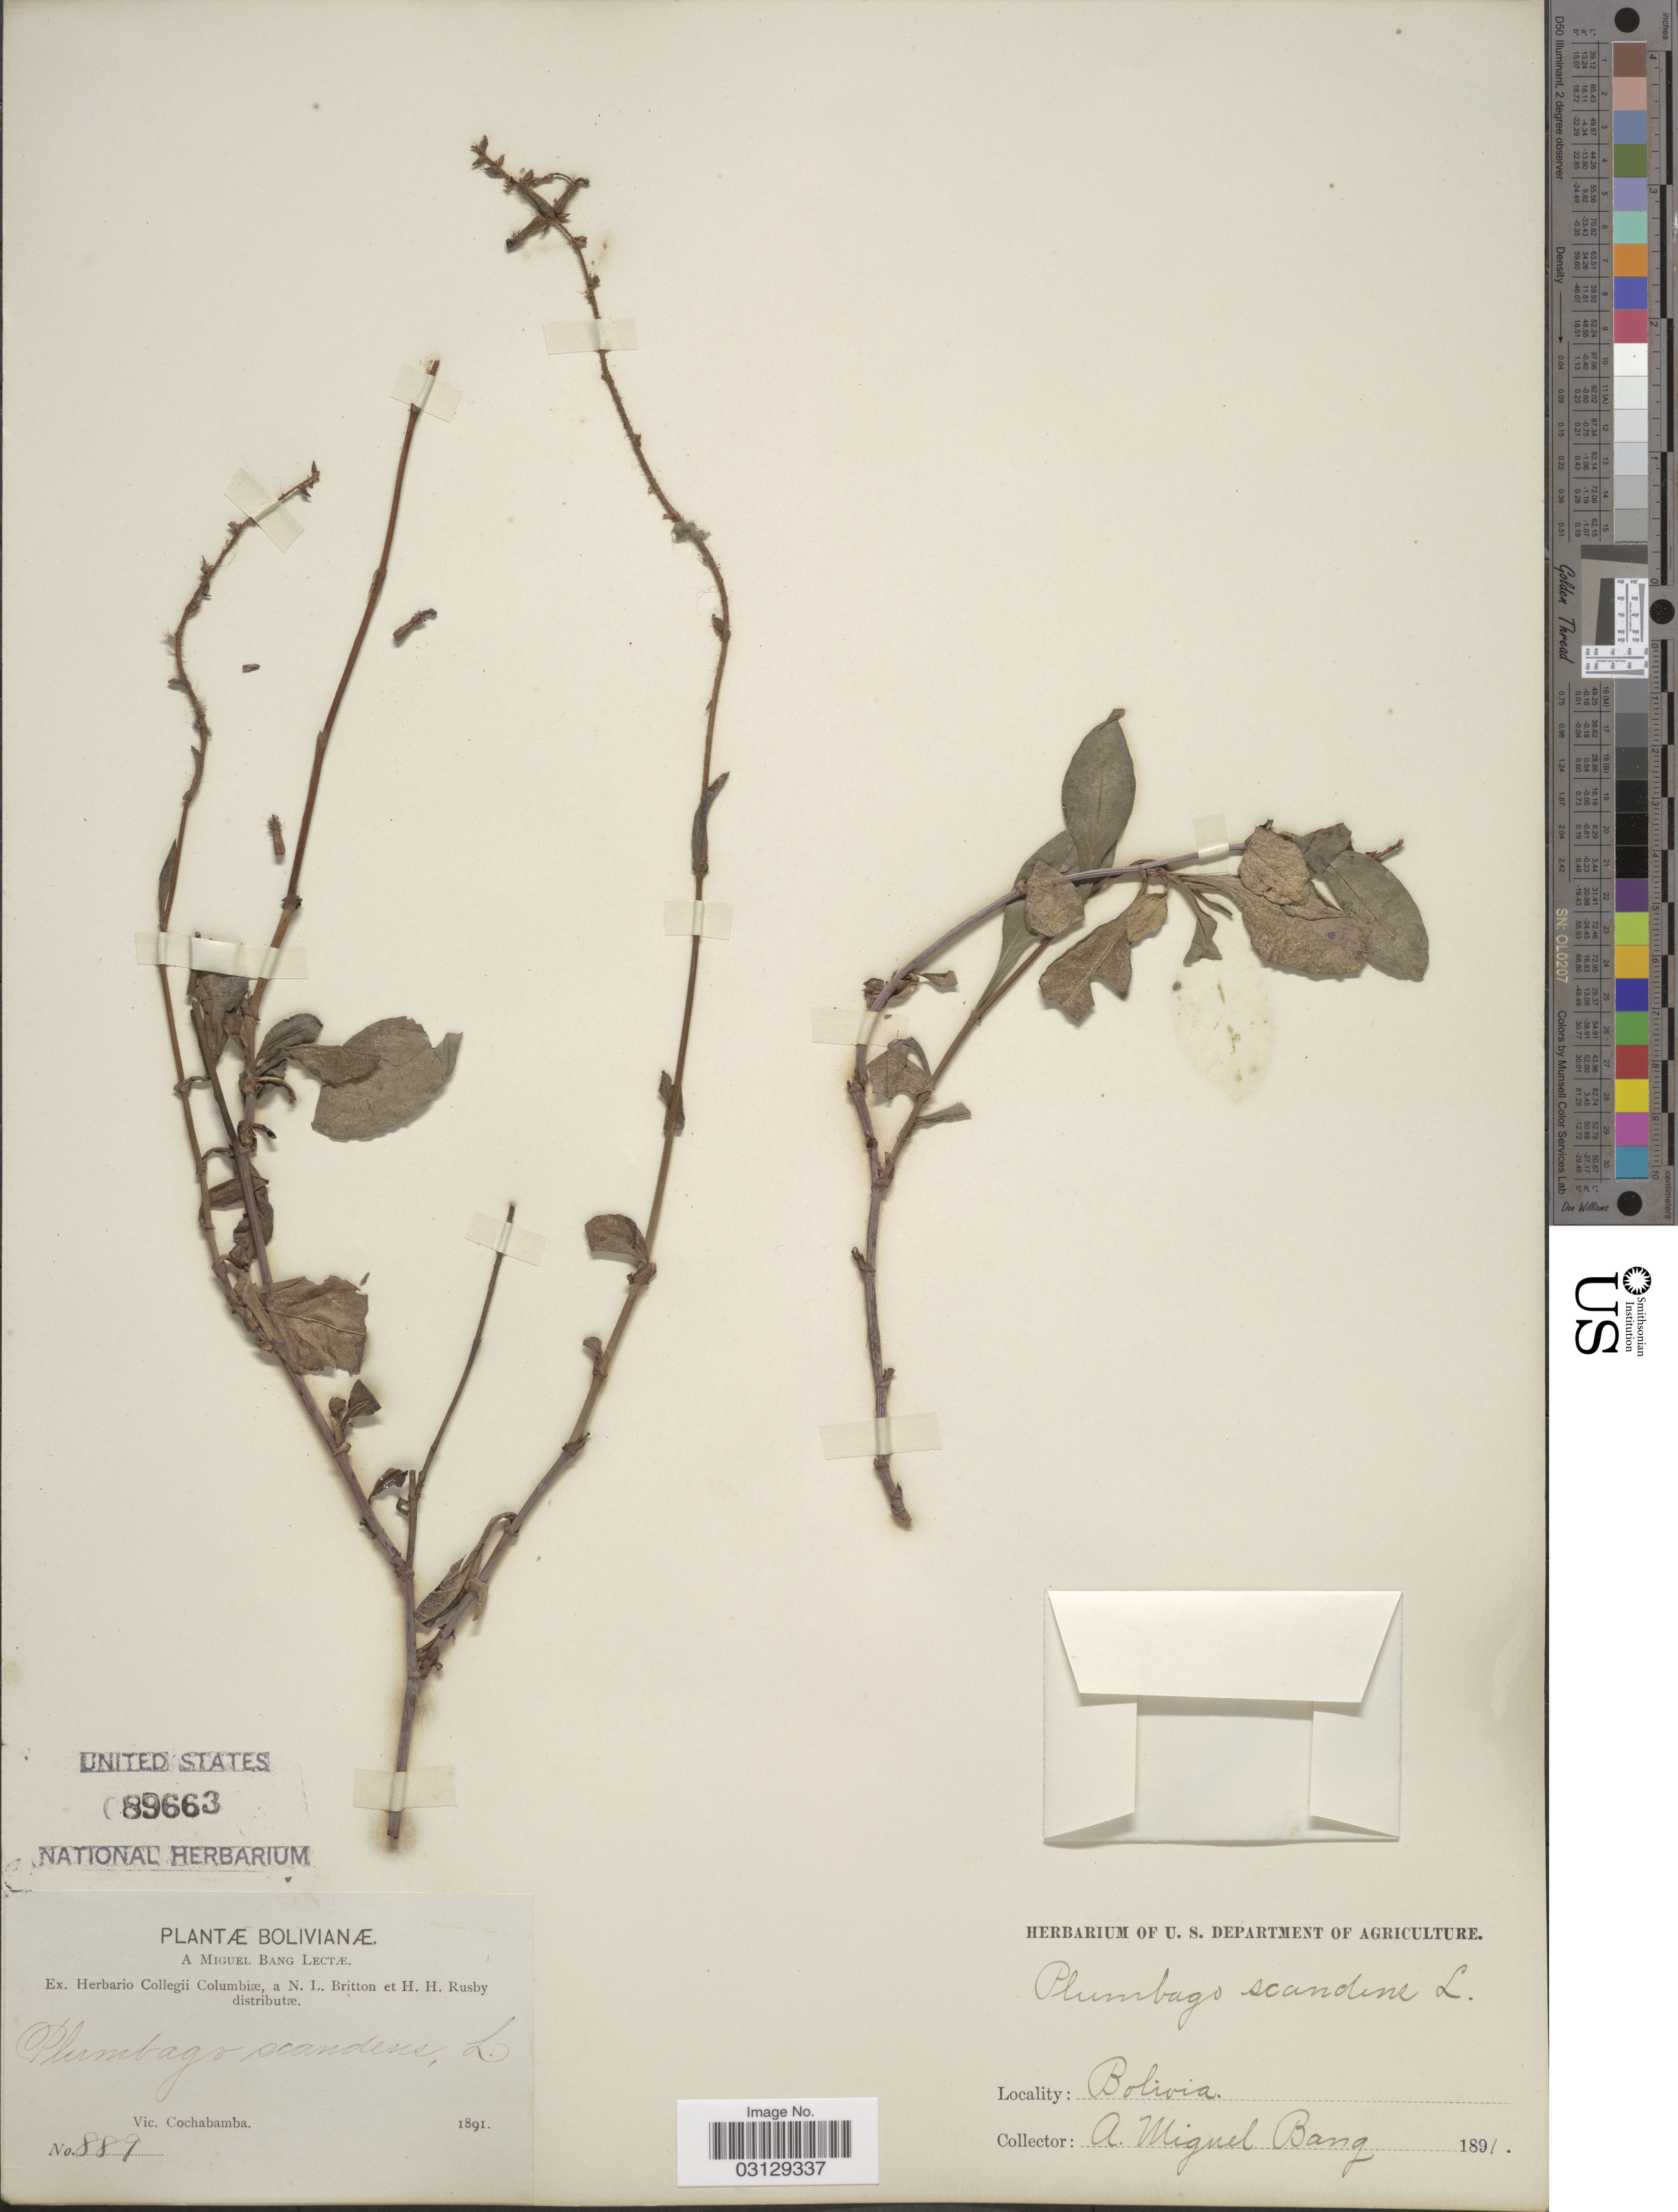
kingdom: Plantae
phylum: Tracheophyta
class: Magnoliopsida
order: Caryophyllales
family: Plumbaginaceae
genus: Plumbago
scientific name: Plumbago scandens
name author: L.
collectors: M. Bang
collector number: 889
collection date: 1891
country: Bolivia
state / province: Cochabamba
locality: Vic. Cochabamba.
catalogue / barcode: US 89663